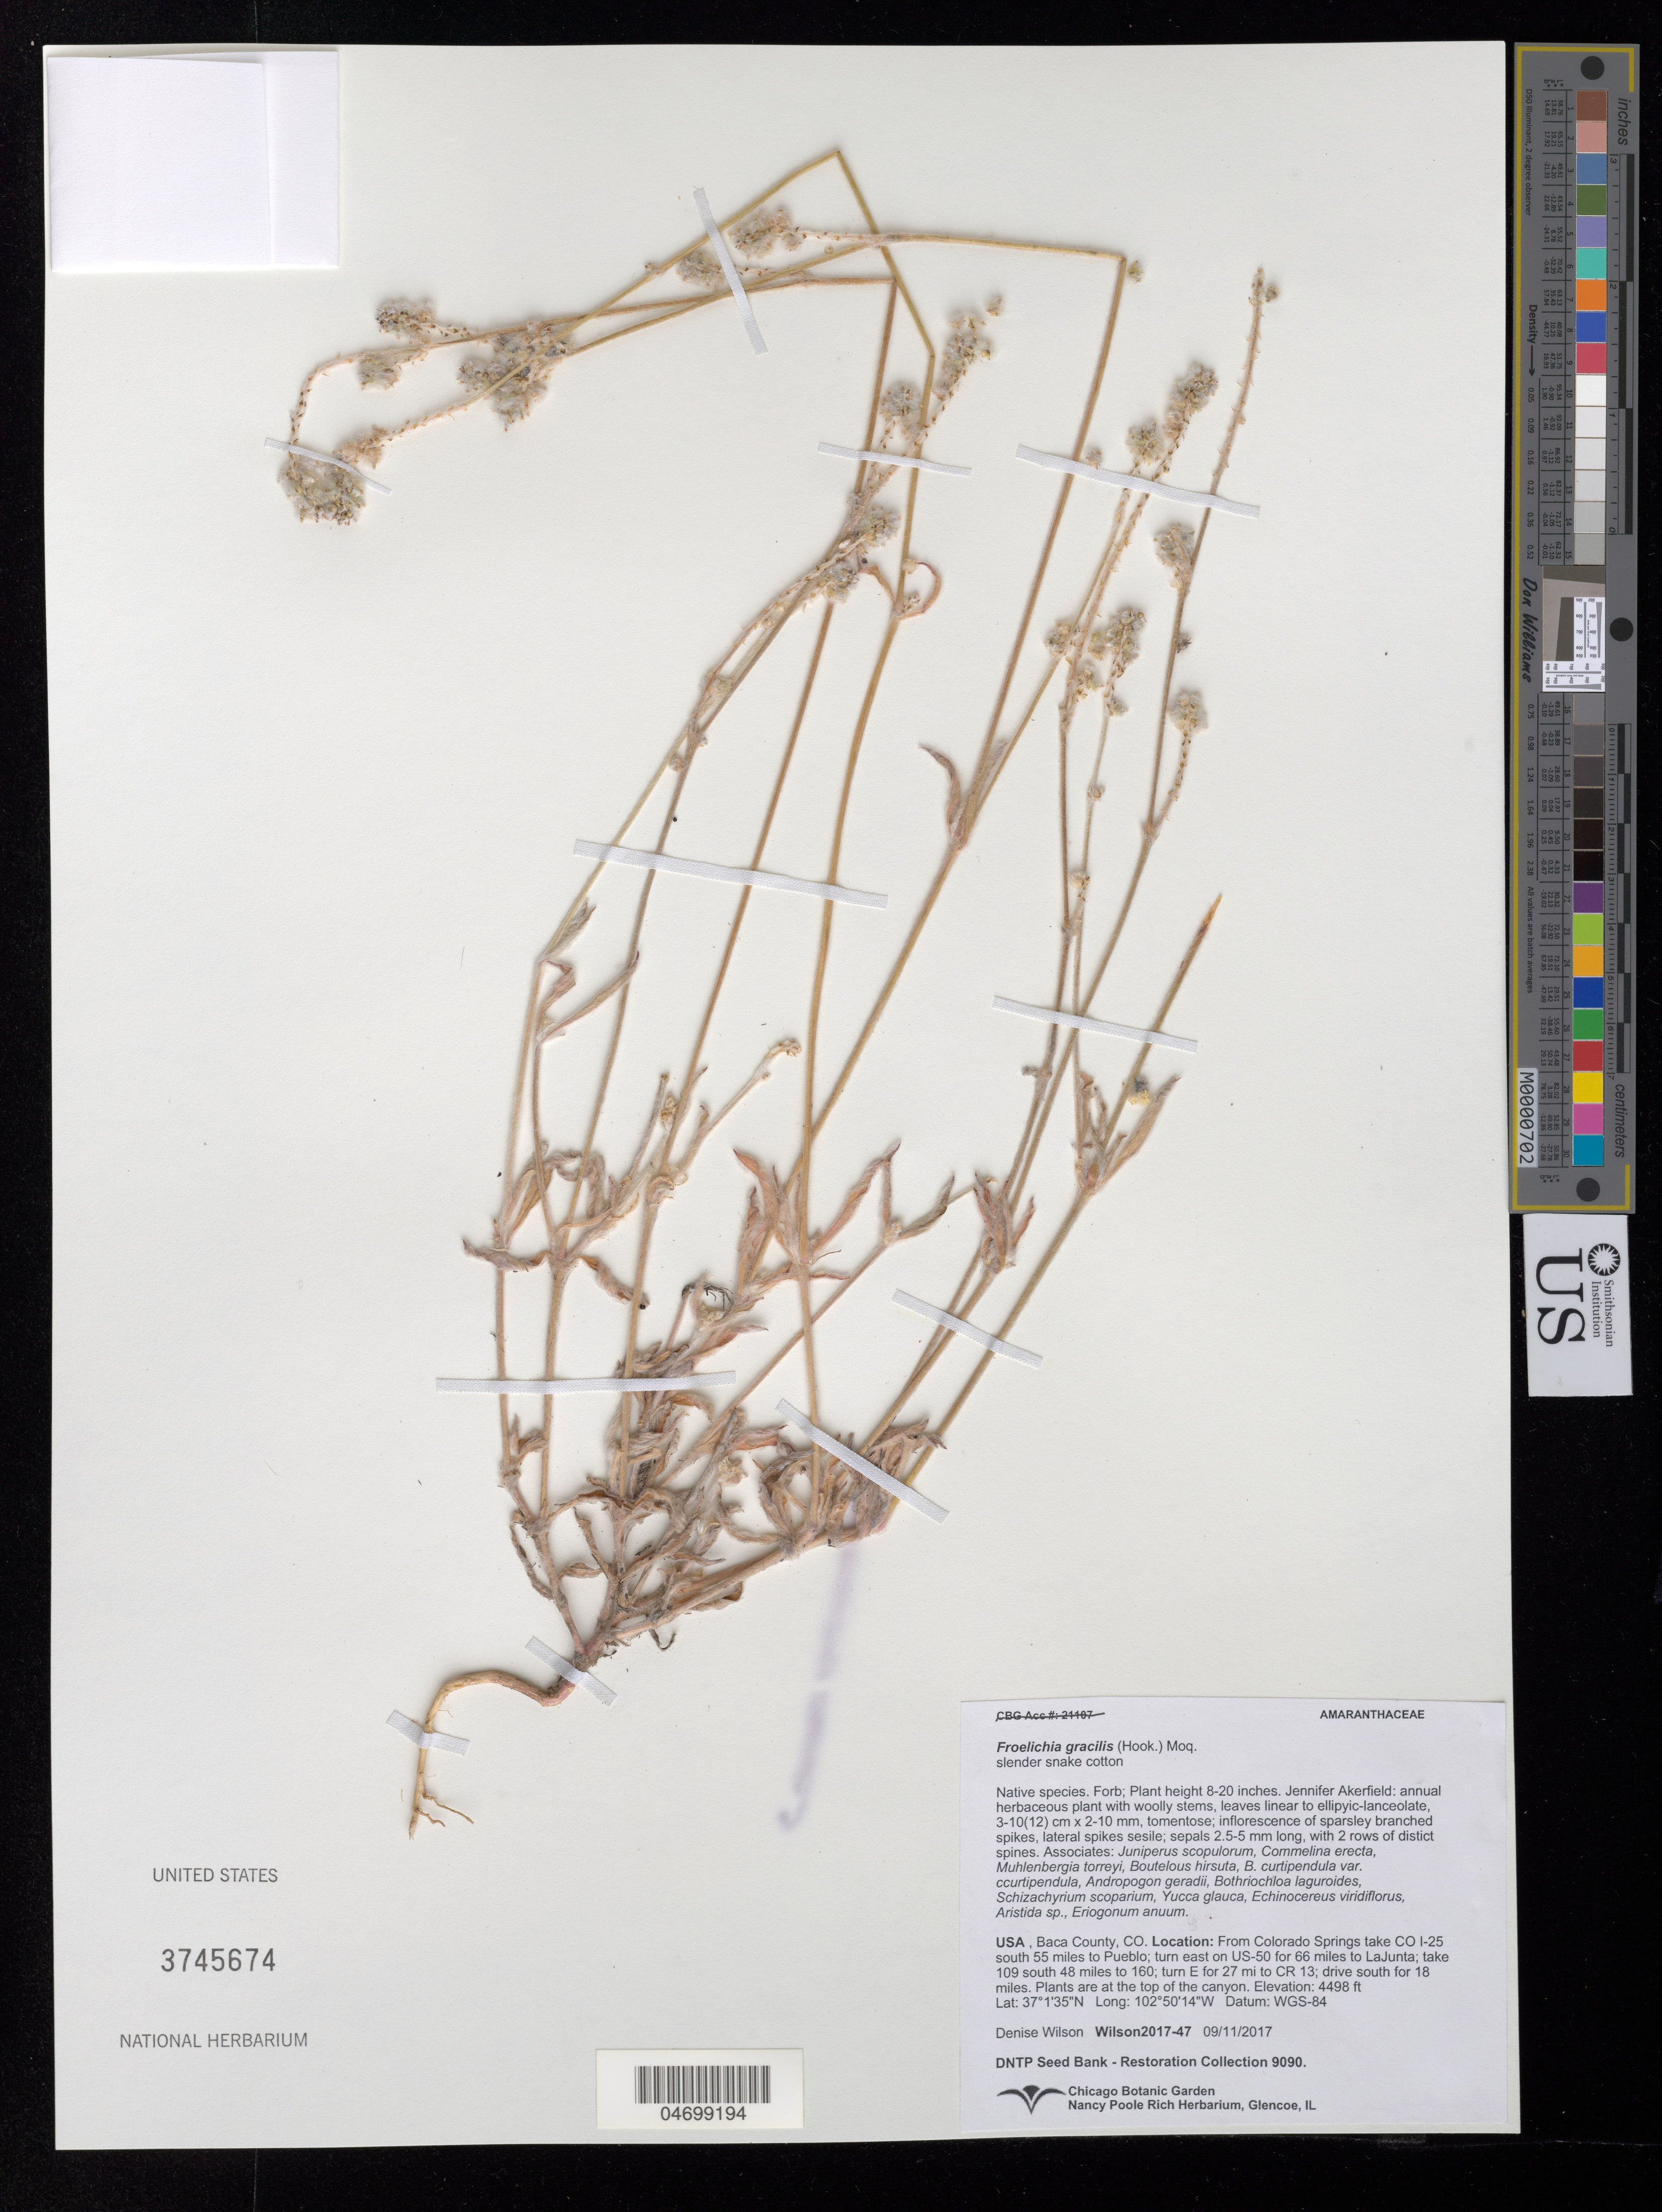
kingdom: Plantae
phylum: Tracheophyta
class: Magnoliopsida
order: Caryophyllales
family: Amaranthaceae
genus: Froelichia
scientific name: Froelichia gracilis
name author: (Hook.) Moq.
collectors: D. Wilson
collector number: Wilson2017-47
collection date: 2017-09-11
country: United States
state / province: Colorado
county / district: Baca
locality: From Colorado Springs take CO I-25 south 55 miles to Pueblo; turn east on US-50 for 66 miles to LaJunta; take 109 south 48 miles to 160; turn E for 27 mi to CR 13; drive south for 18 miles. Plants are at the top of the canyon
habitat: With Yucca glauca, Aristida sp, Eriogonum anuum, etc.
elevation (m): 1371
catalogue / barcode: US 3745674